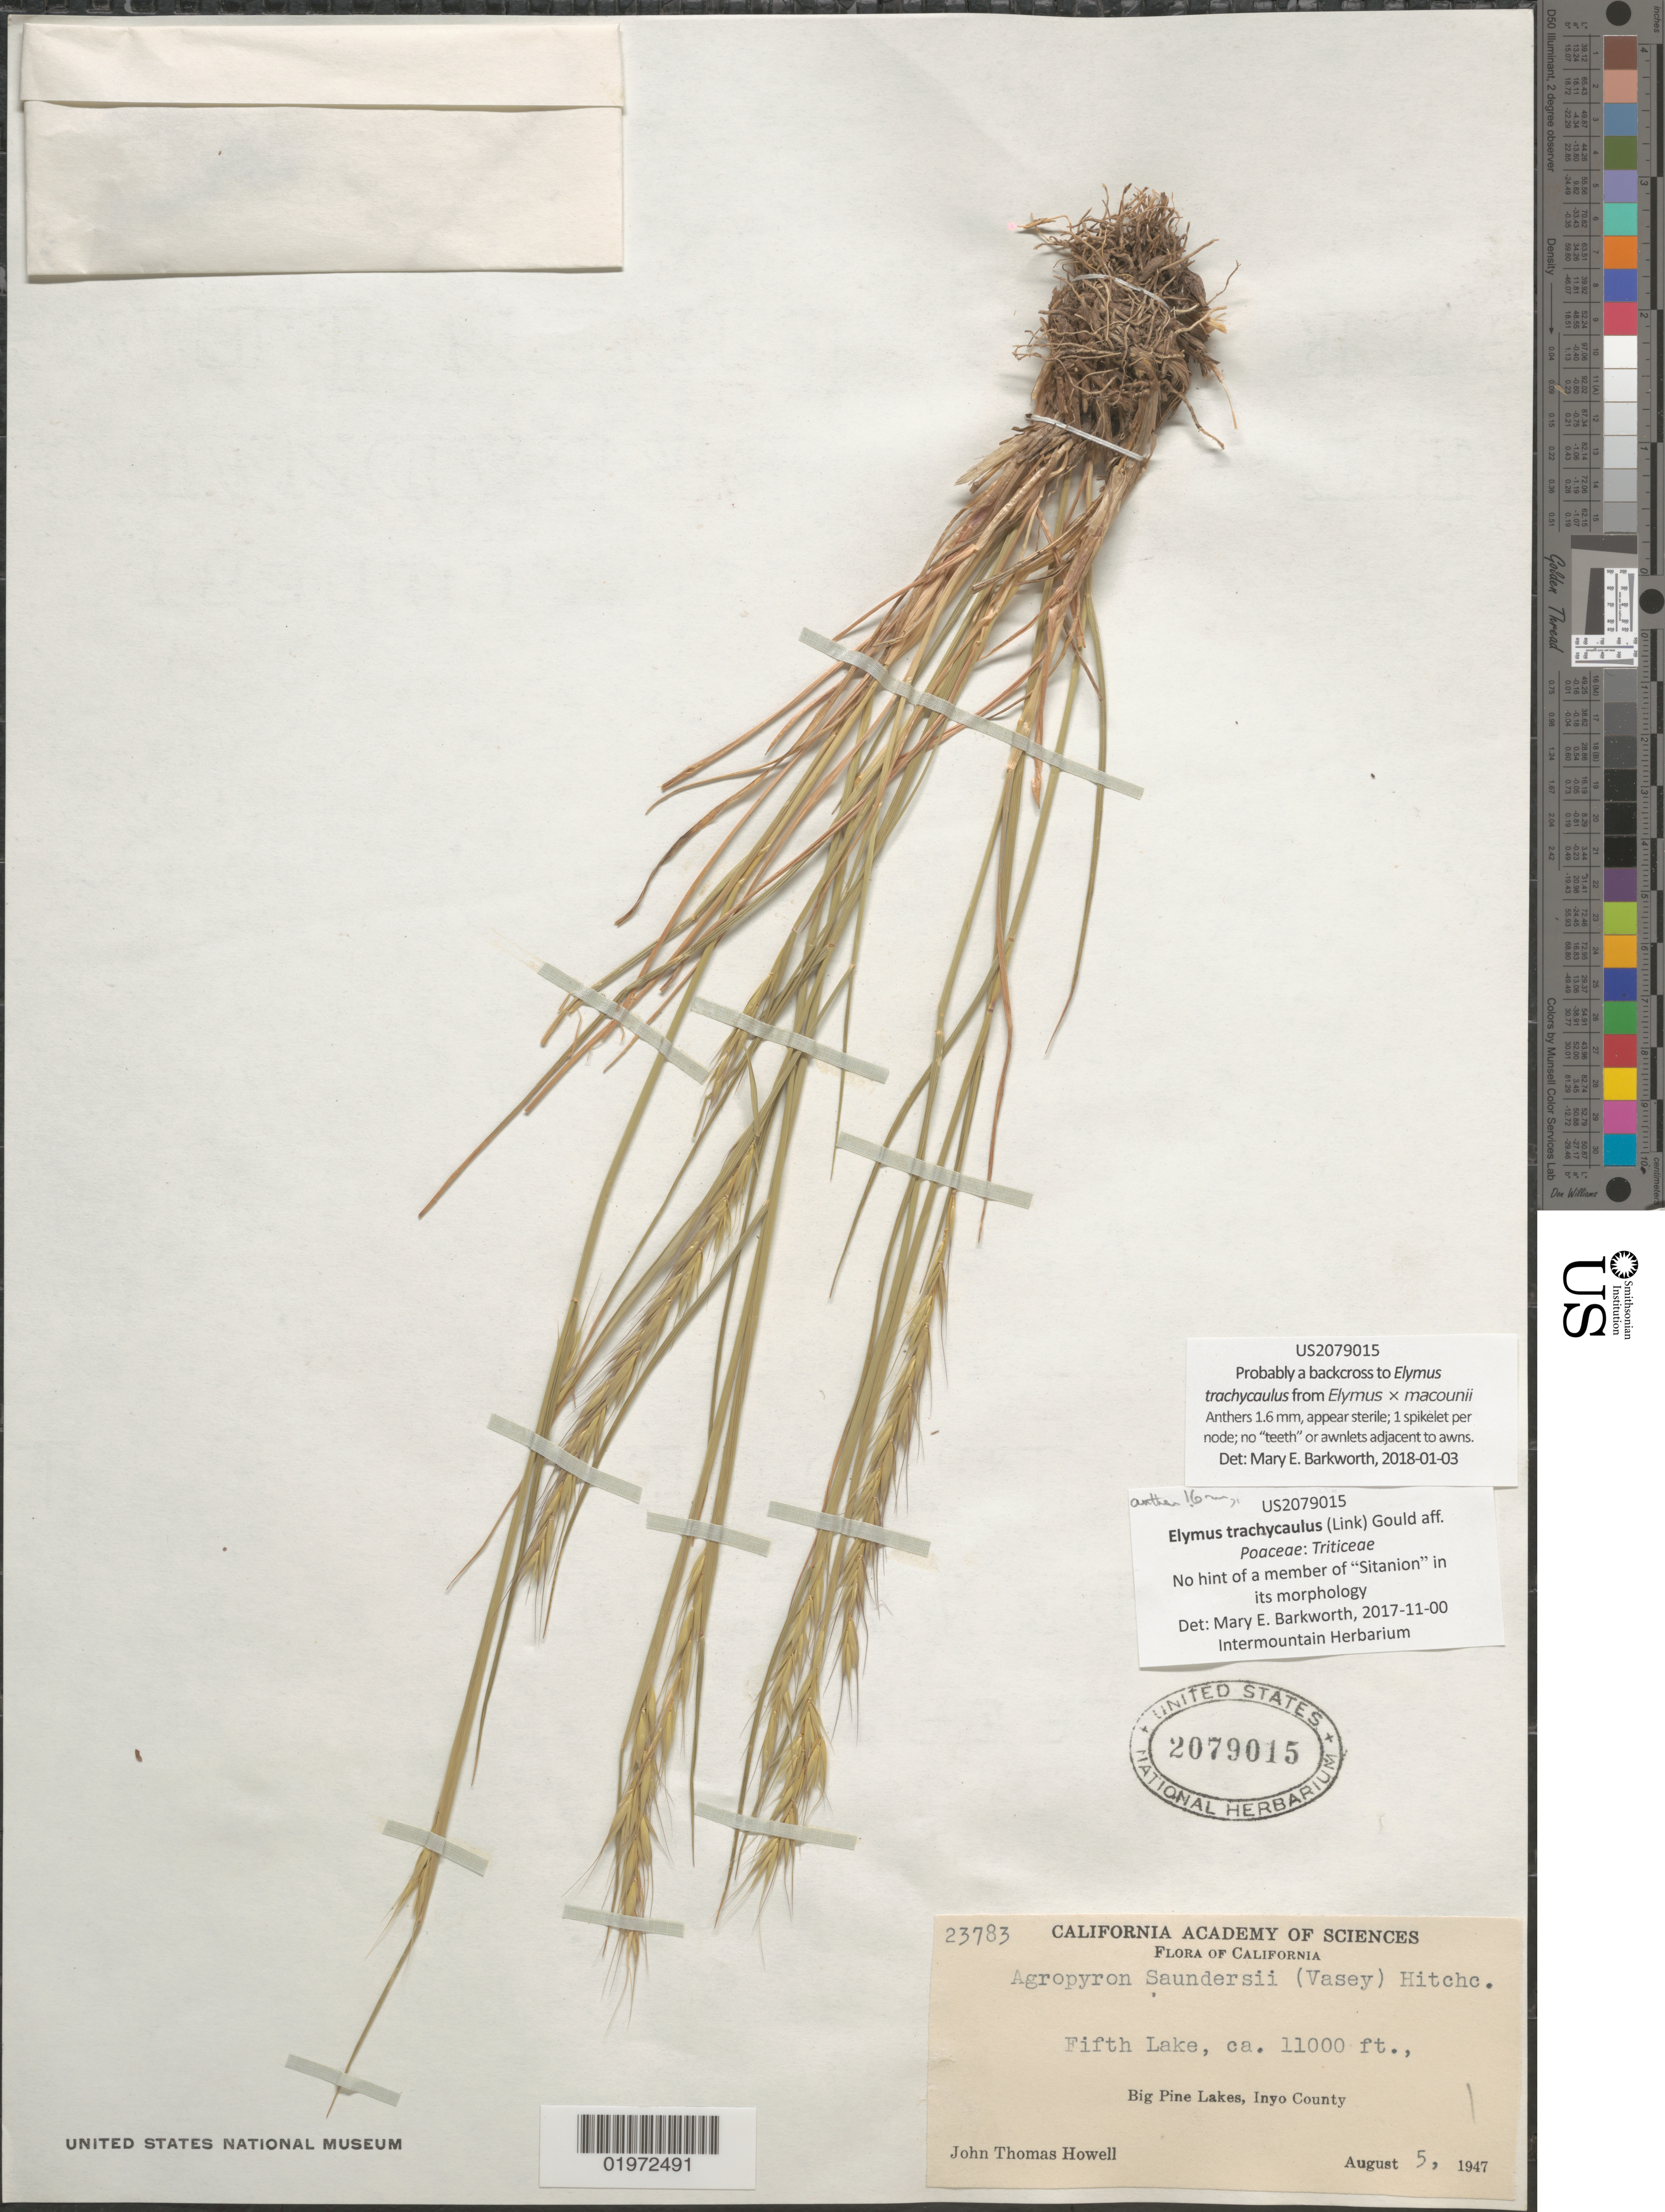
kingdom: Plantae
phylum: Tracheophyta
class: Liliopsida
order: Poales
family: Poaceae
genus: Elymus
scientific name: Elymus trachycaulus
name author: (Link) Gould ex Shinners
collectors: J. T. Howell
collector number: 23783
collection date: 1947-08-05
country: United States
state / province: California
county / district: Inyo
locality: Fifth Lake, Big Pine Lakes, Inyo County.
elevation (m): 3353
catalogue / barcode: US 2079015